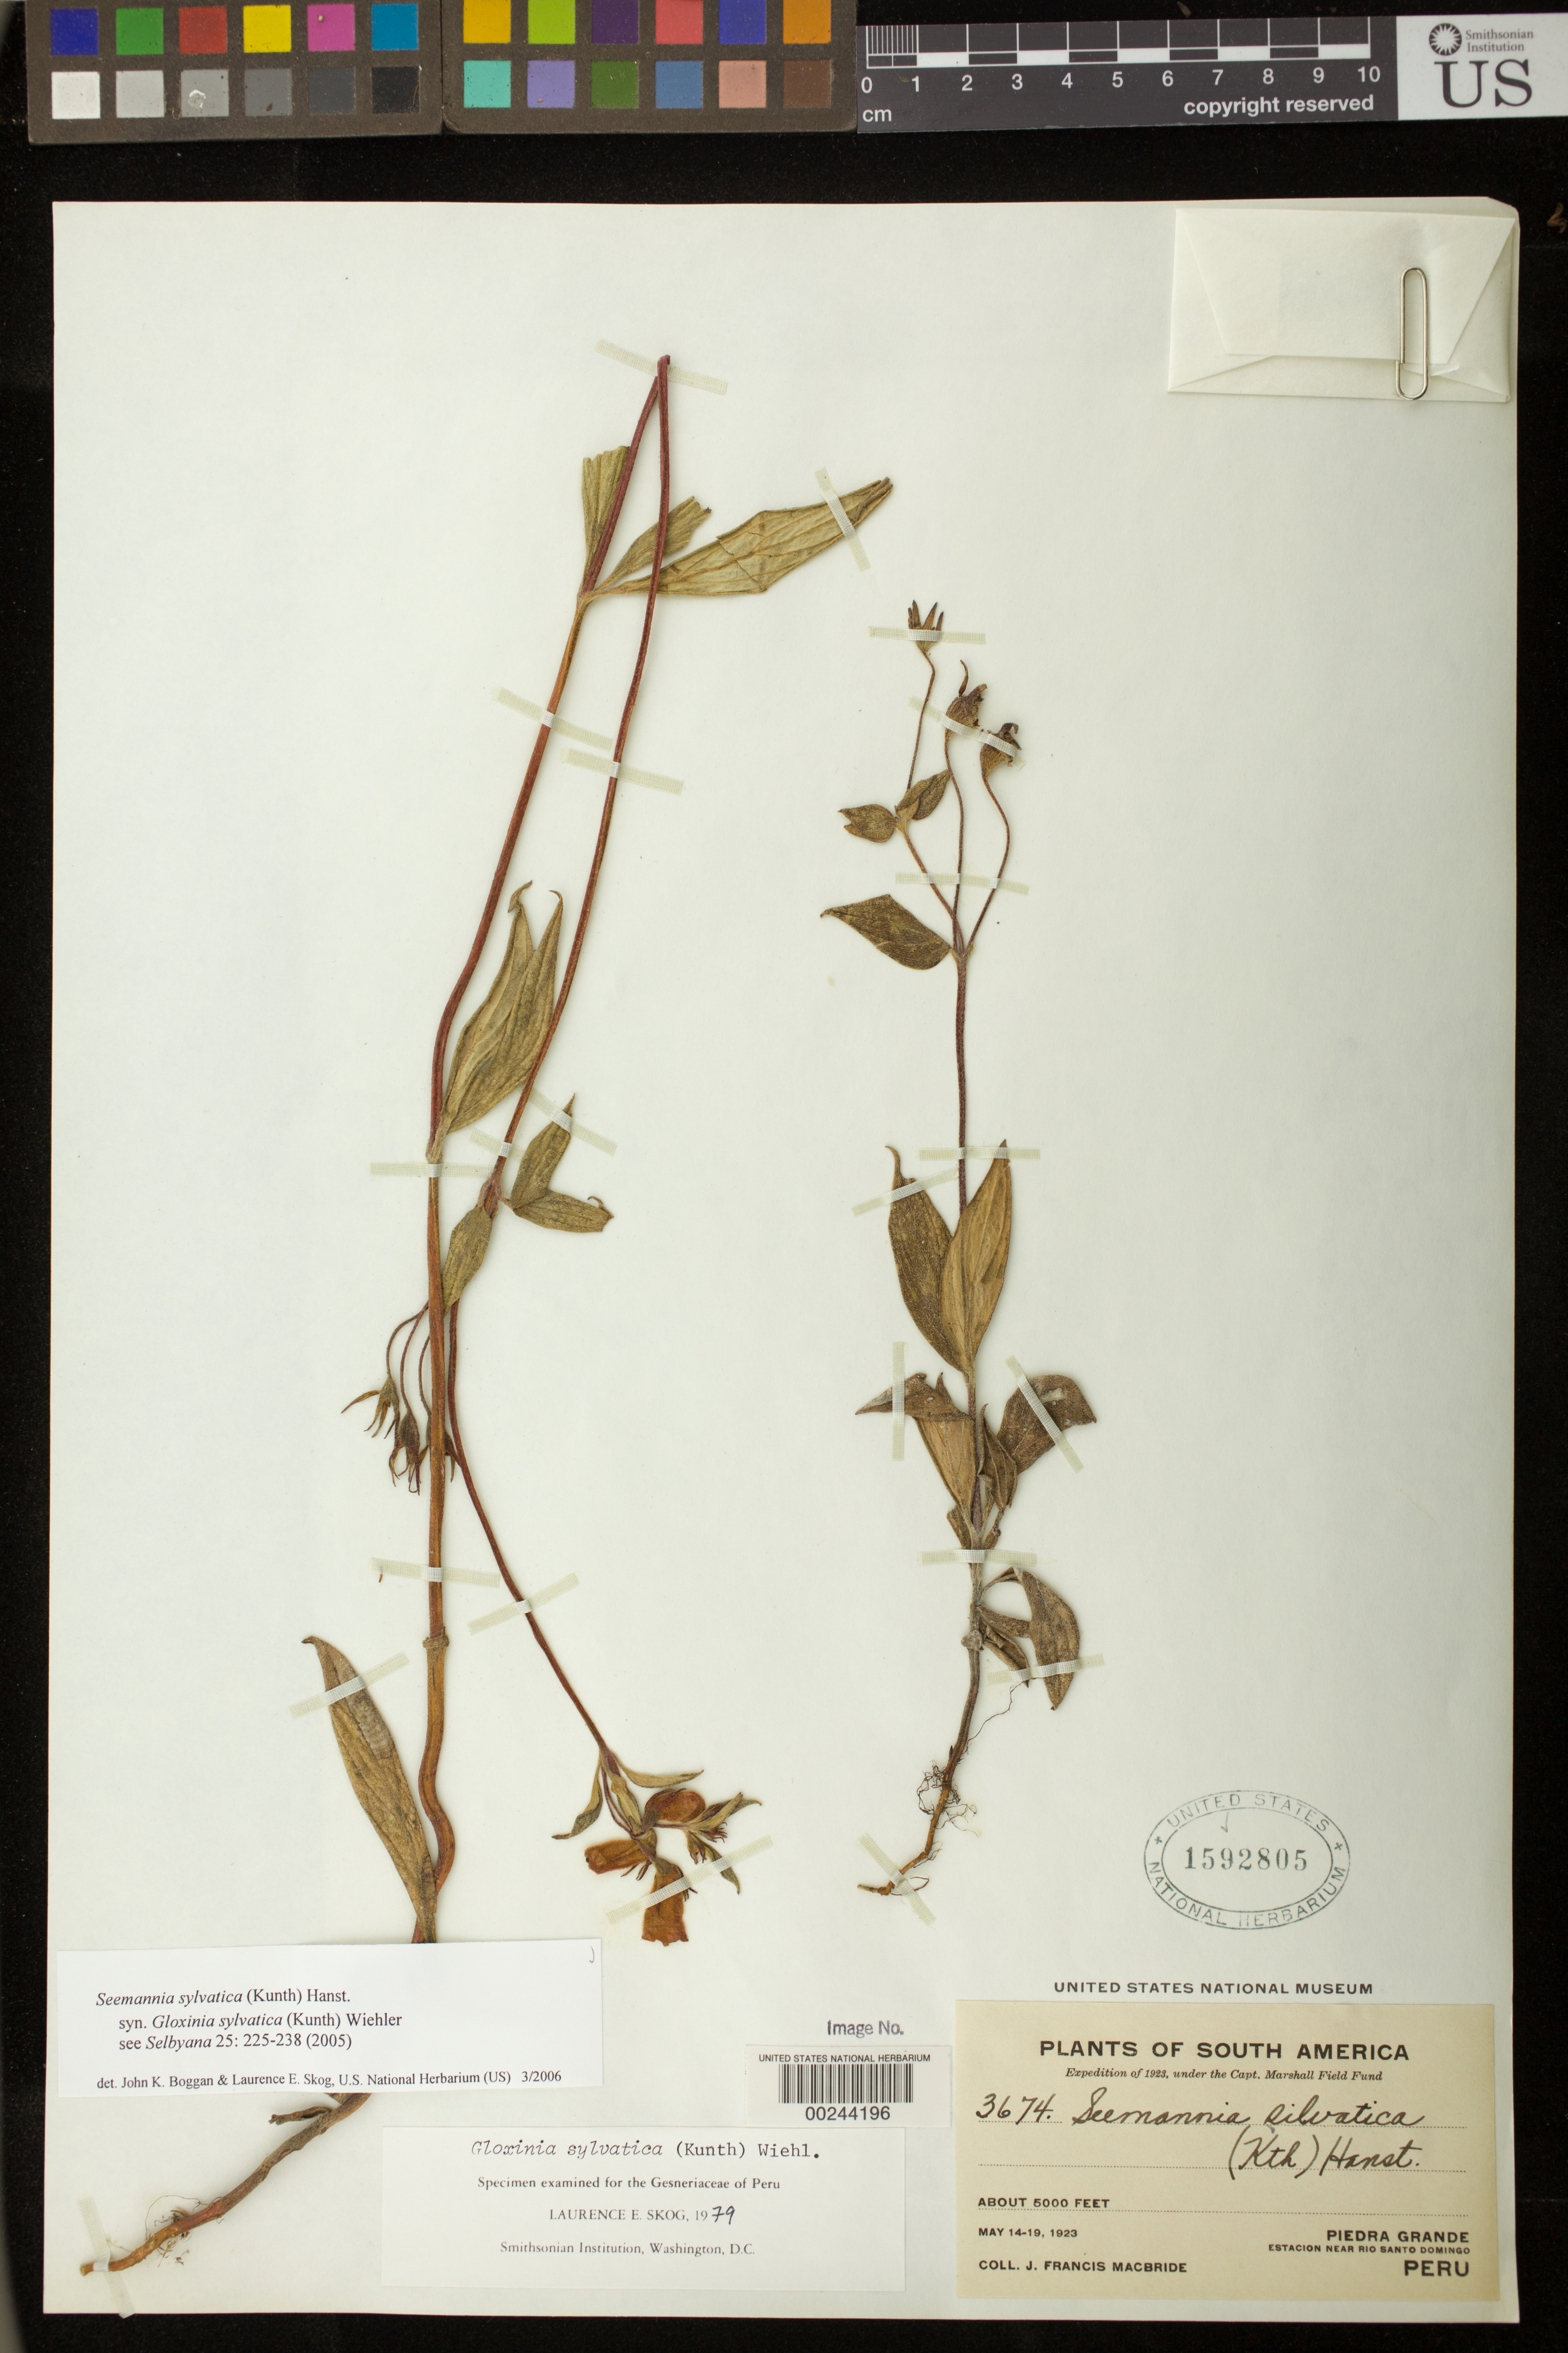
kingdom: Plantae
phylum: Tracheophyta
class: Magnoliopsida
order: Lamiales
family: Gesneriaceae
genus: Seemannia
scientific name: Seemannia sylvatica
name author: (Kunth) Hanst.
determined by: Boggan, J. K.; Skog, L. E.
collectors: J. F. Macbride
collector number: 3674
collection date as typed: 14-19 May 1922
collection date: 1922-05-14/1922-05-19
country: Peru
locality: Piedra Grande: Estacion near Rio Santo Domingo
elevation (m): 152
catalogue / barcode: US 1592805